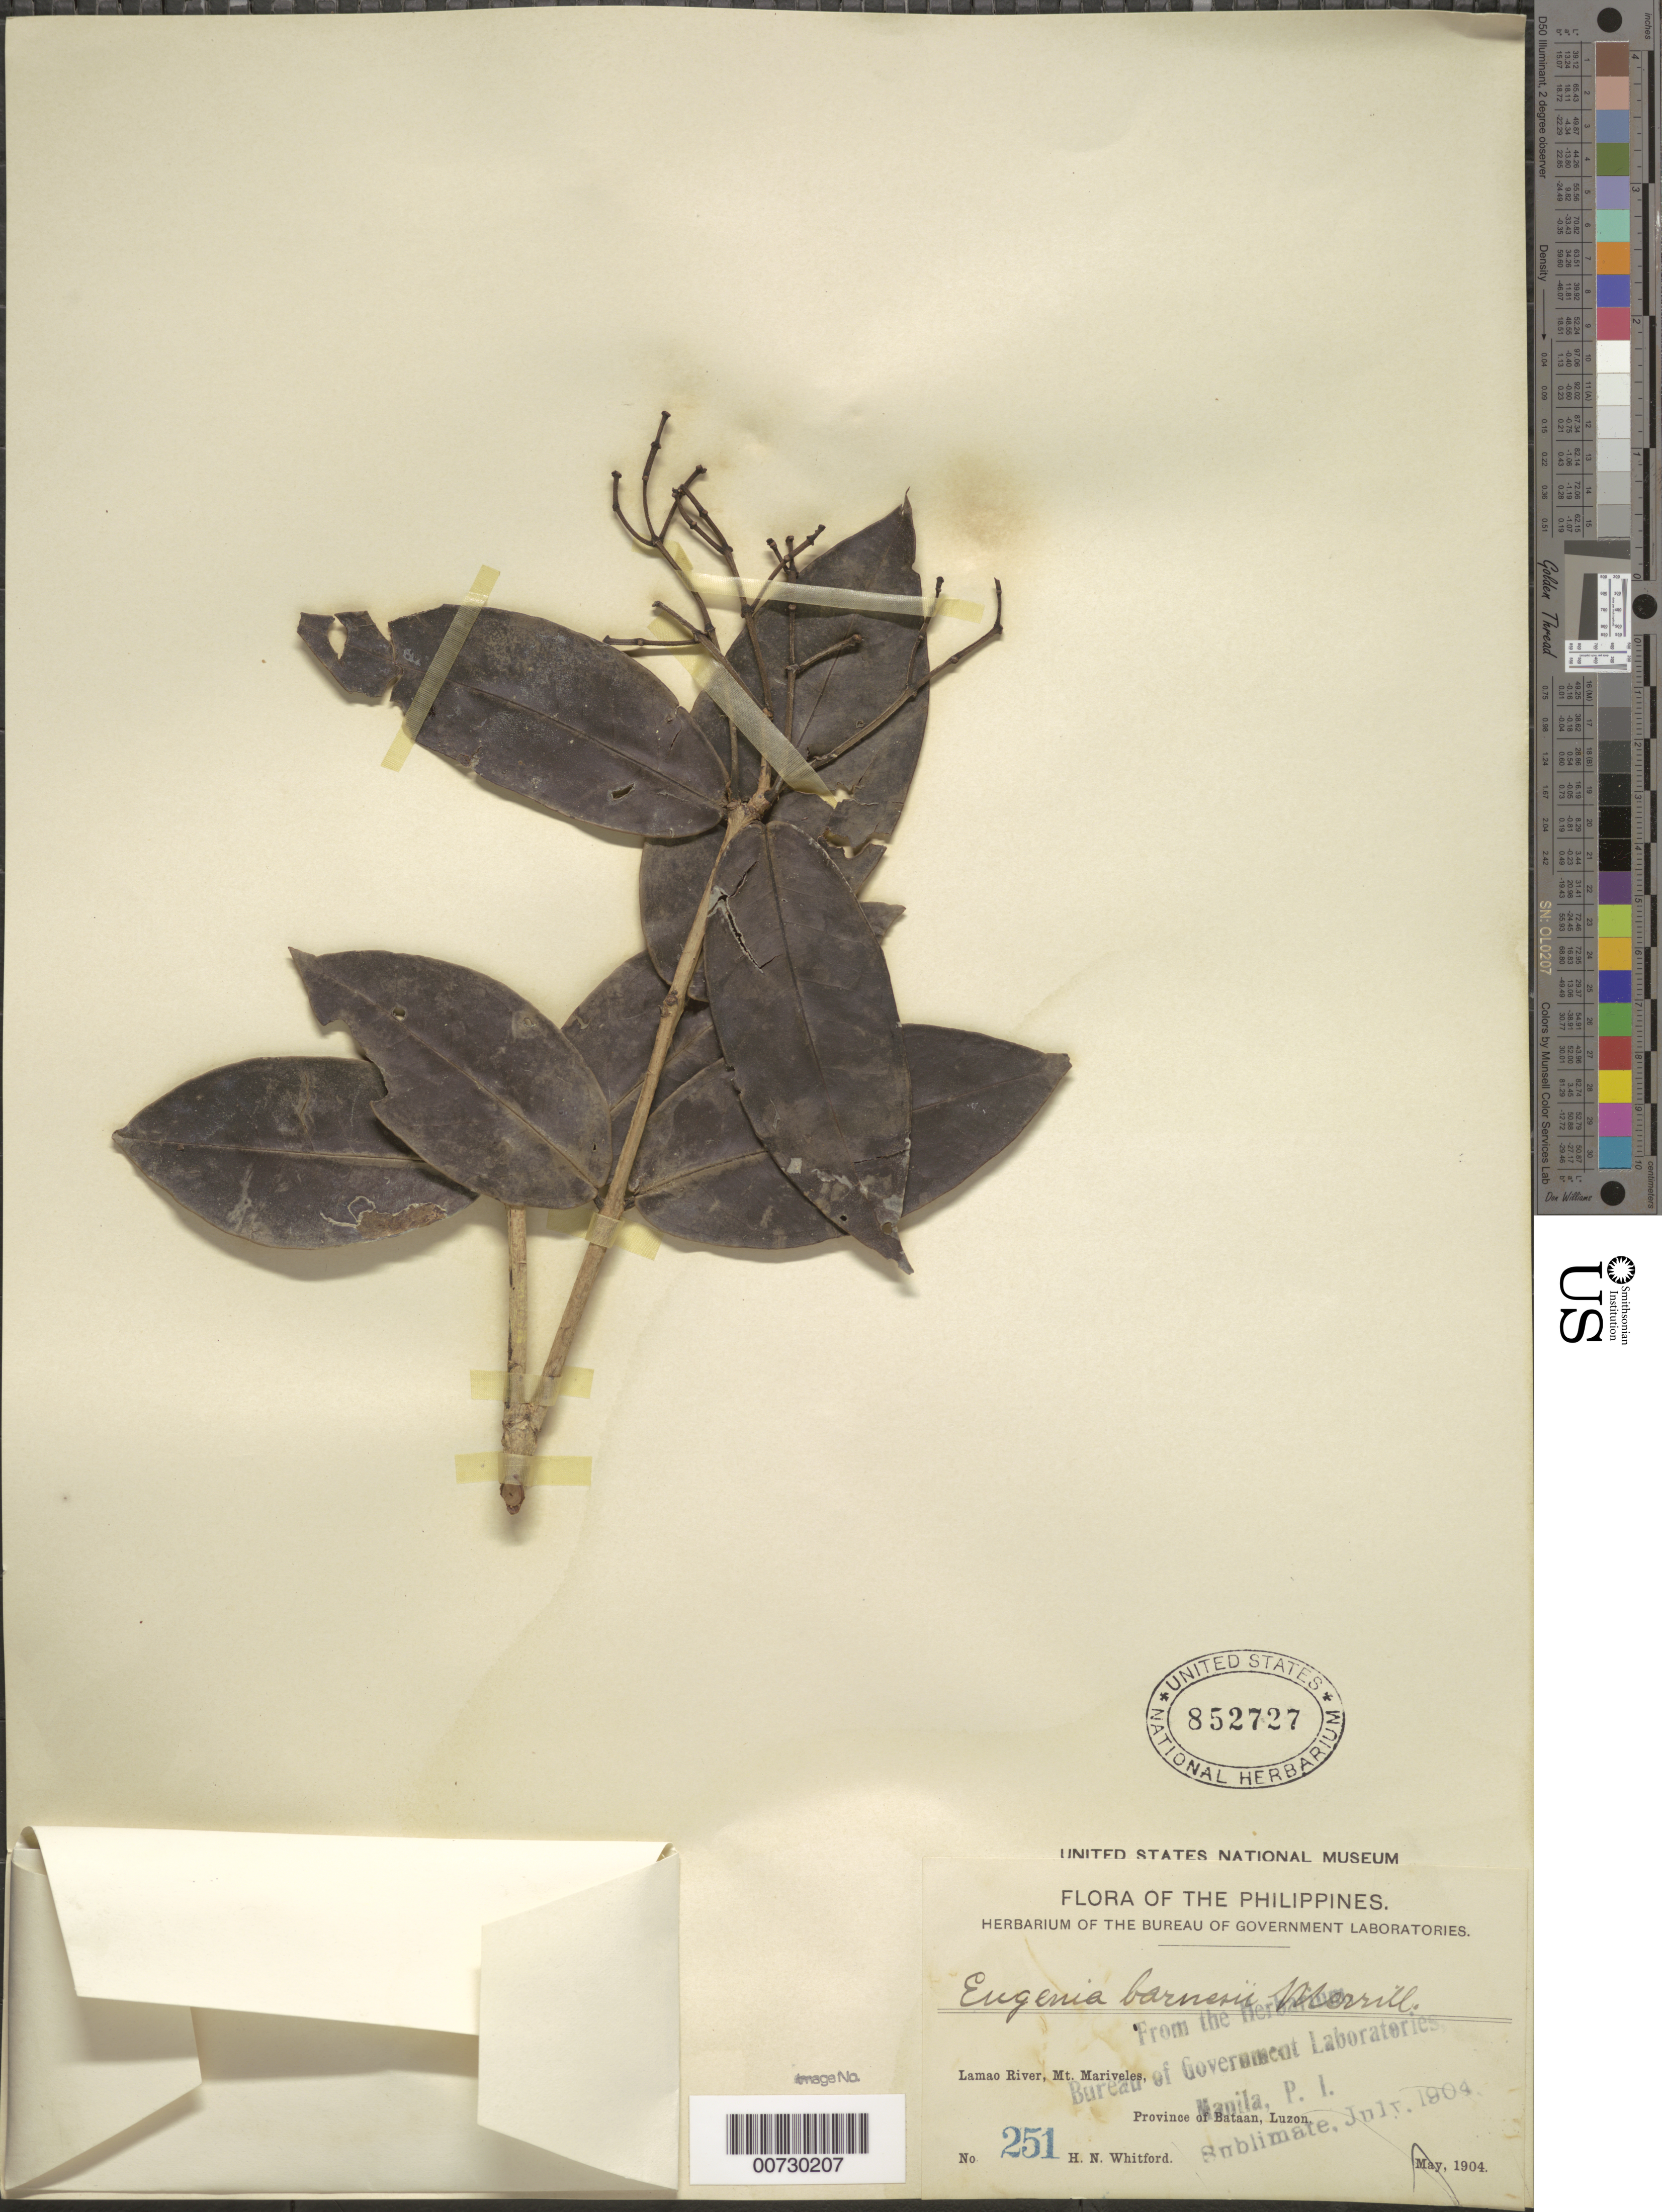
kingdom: Plantae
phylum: Tracheophyta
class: Magnoliopsida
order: Myrtales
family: Myrtaceae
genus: Syzygium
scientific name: Syzygium barnesii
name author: (Merr.) Merr.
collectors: H. N. Whitford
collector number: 251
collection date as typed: May 1904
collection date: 1904-05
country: Philippines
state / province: Central Luzon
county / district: Bataan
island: Luzon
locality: Lamao River, Mt. Mariveles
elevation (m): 1000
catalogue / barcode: US 852727